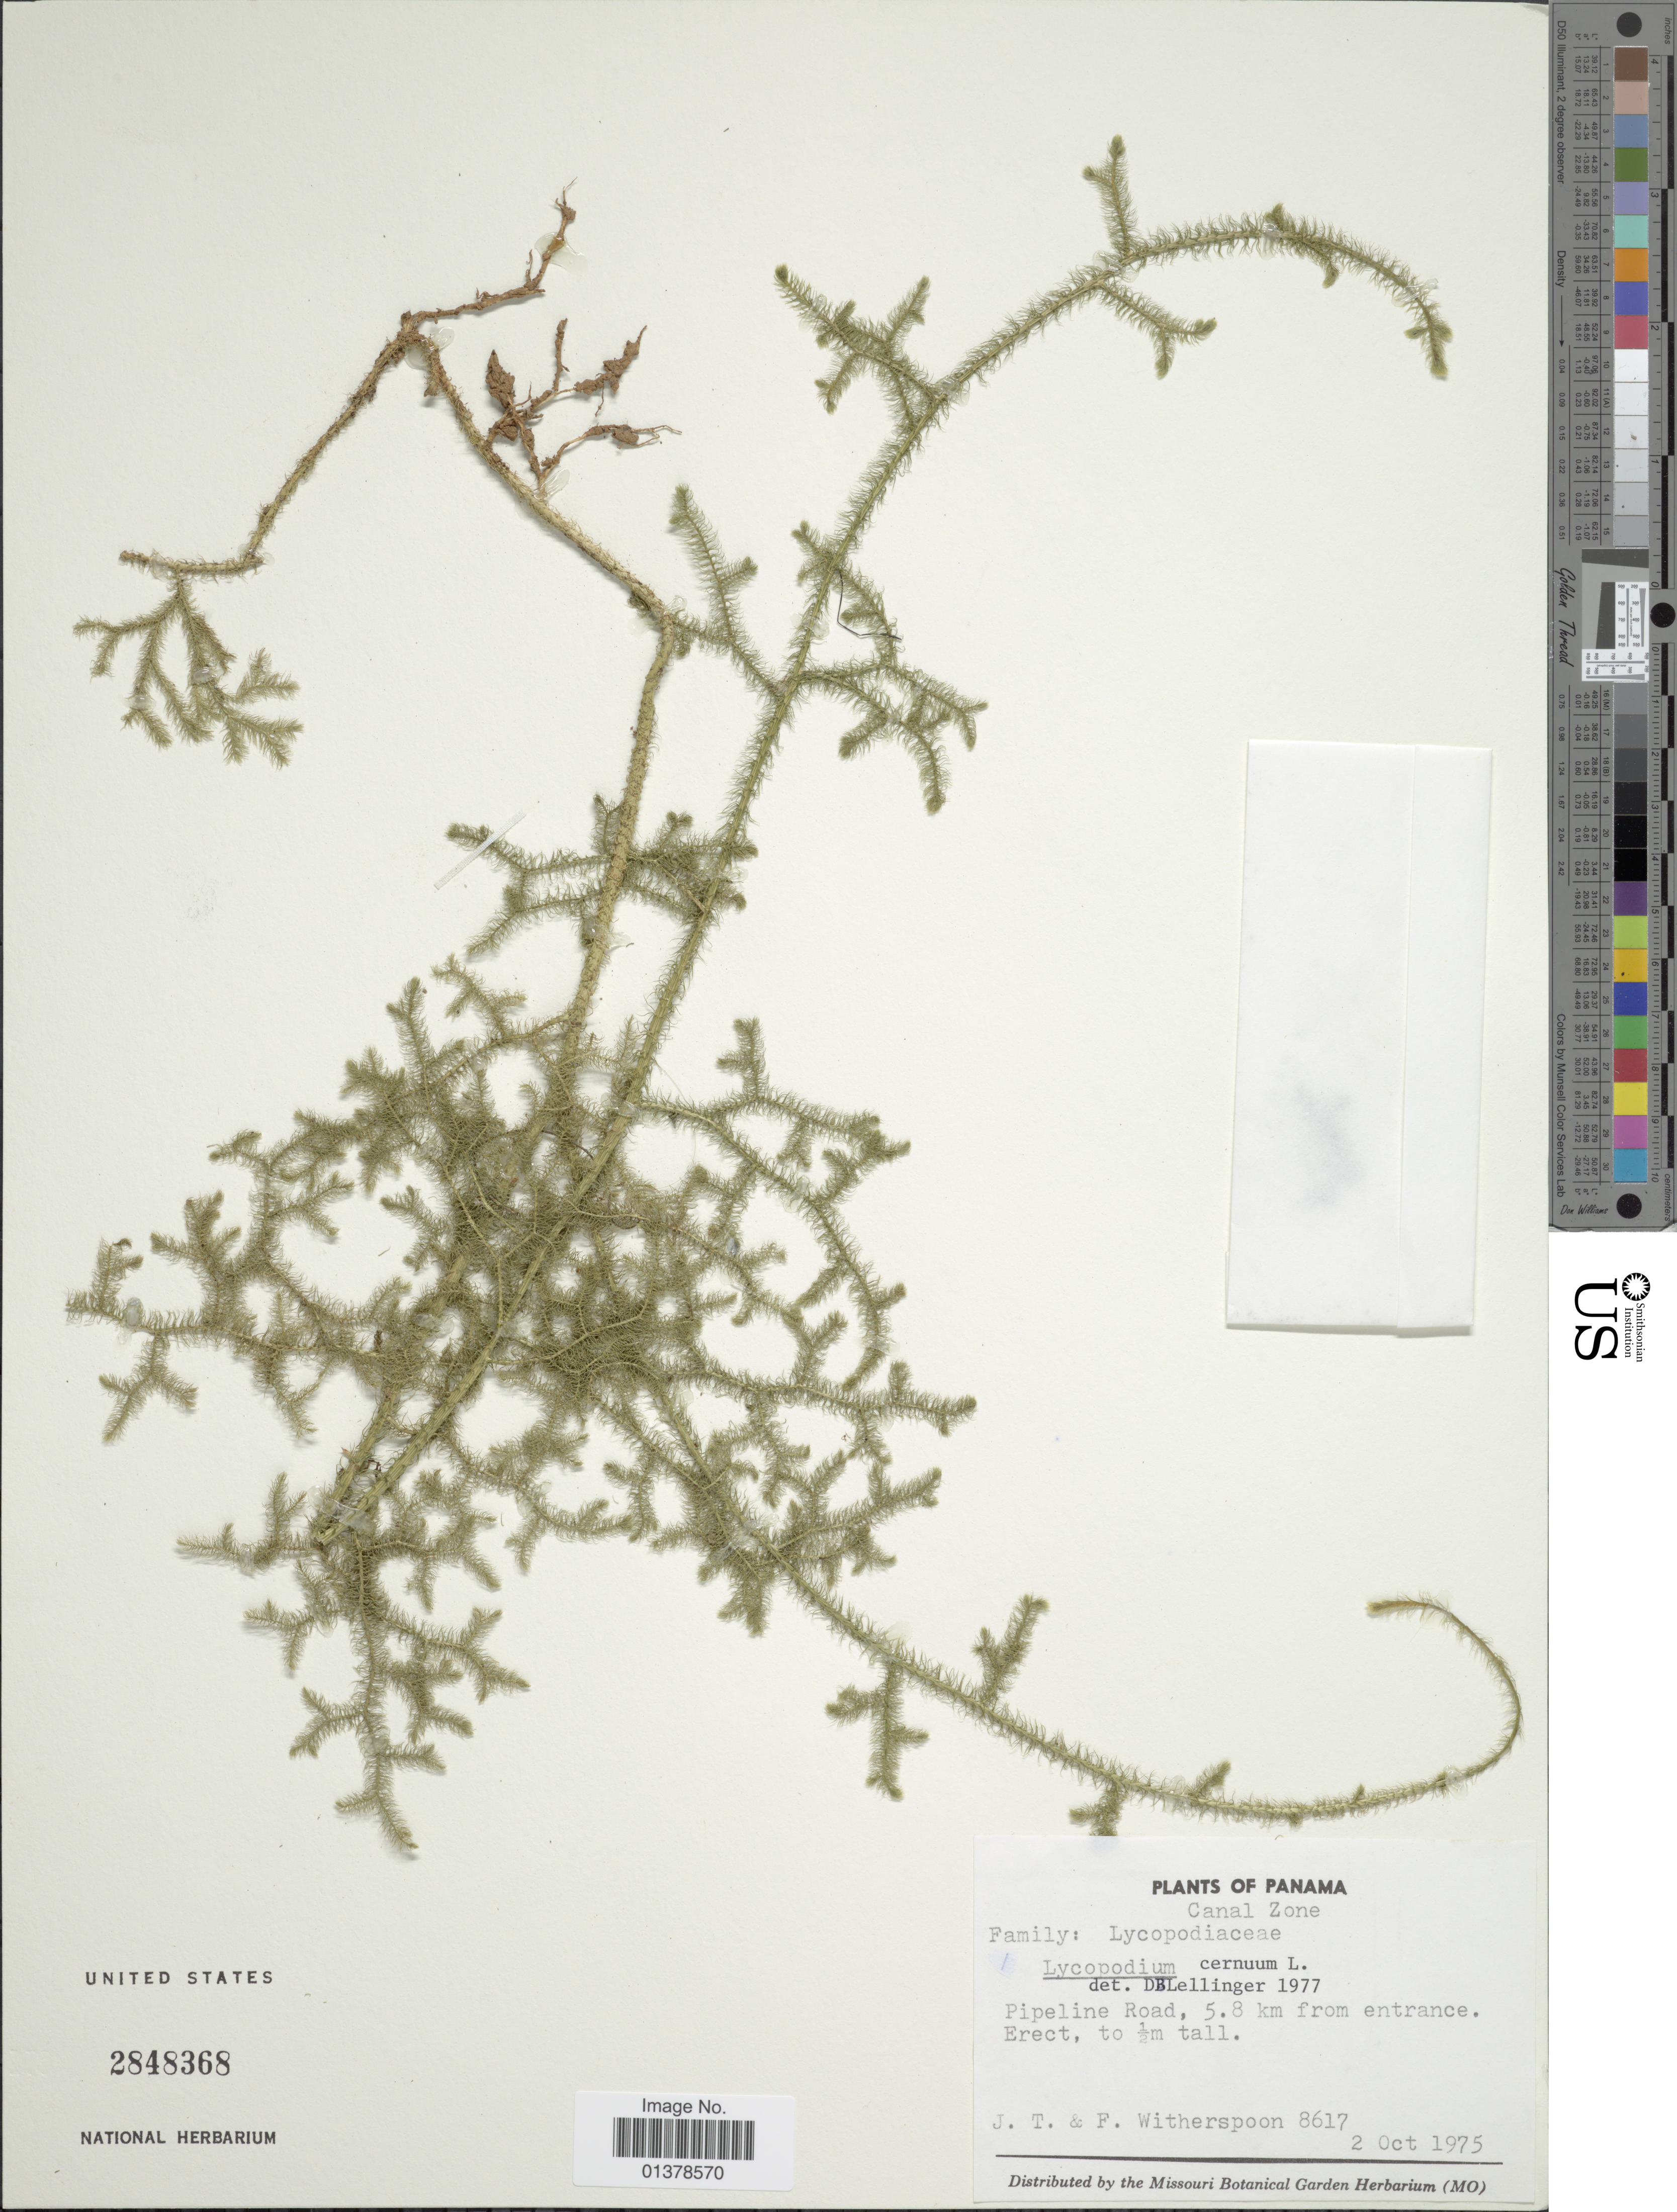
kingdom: Plantae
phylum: Tracheophyta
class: Lycopodiopsida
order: Lycopodiales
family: Lycopodiaceae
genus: Palhinhaea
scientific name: Palhinhaea cernua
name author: (L.) Vasc. & Franco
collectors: J. Witherspoon & F. Witherspoon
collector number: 8617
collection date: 1975-10-02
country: Panama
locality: Canal Zone, Pipeline Road, 5.8km from entrance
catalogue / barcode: US 2848368